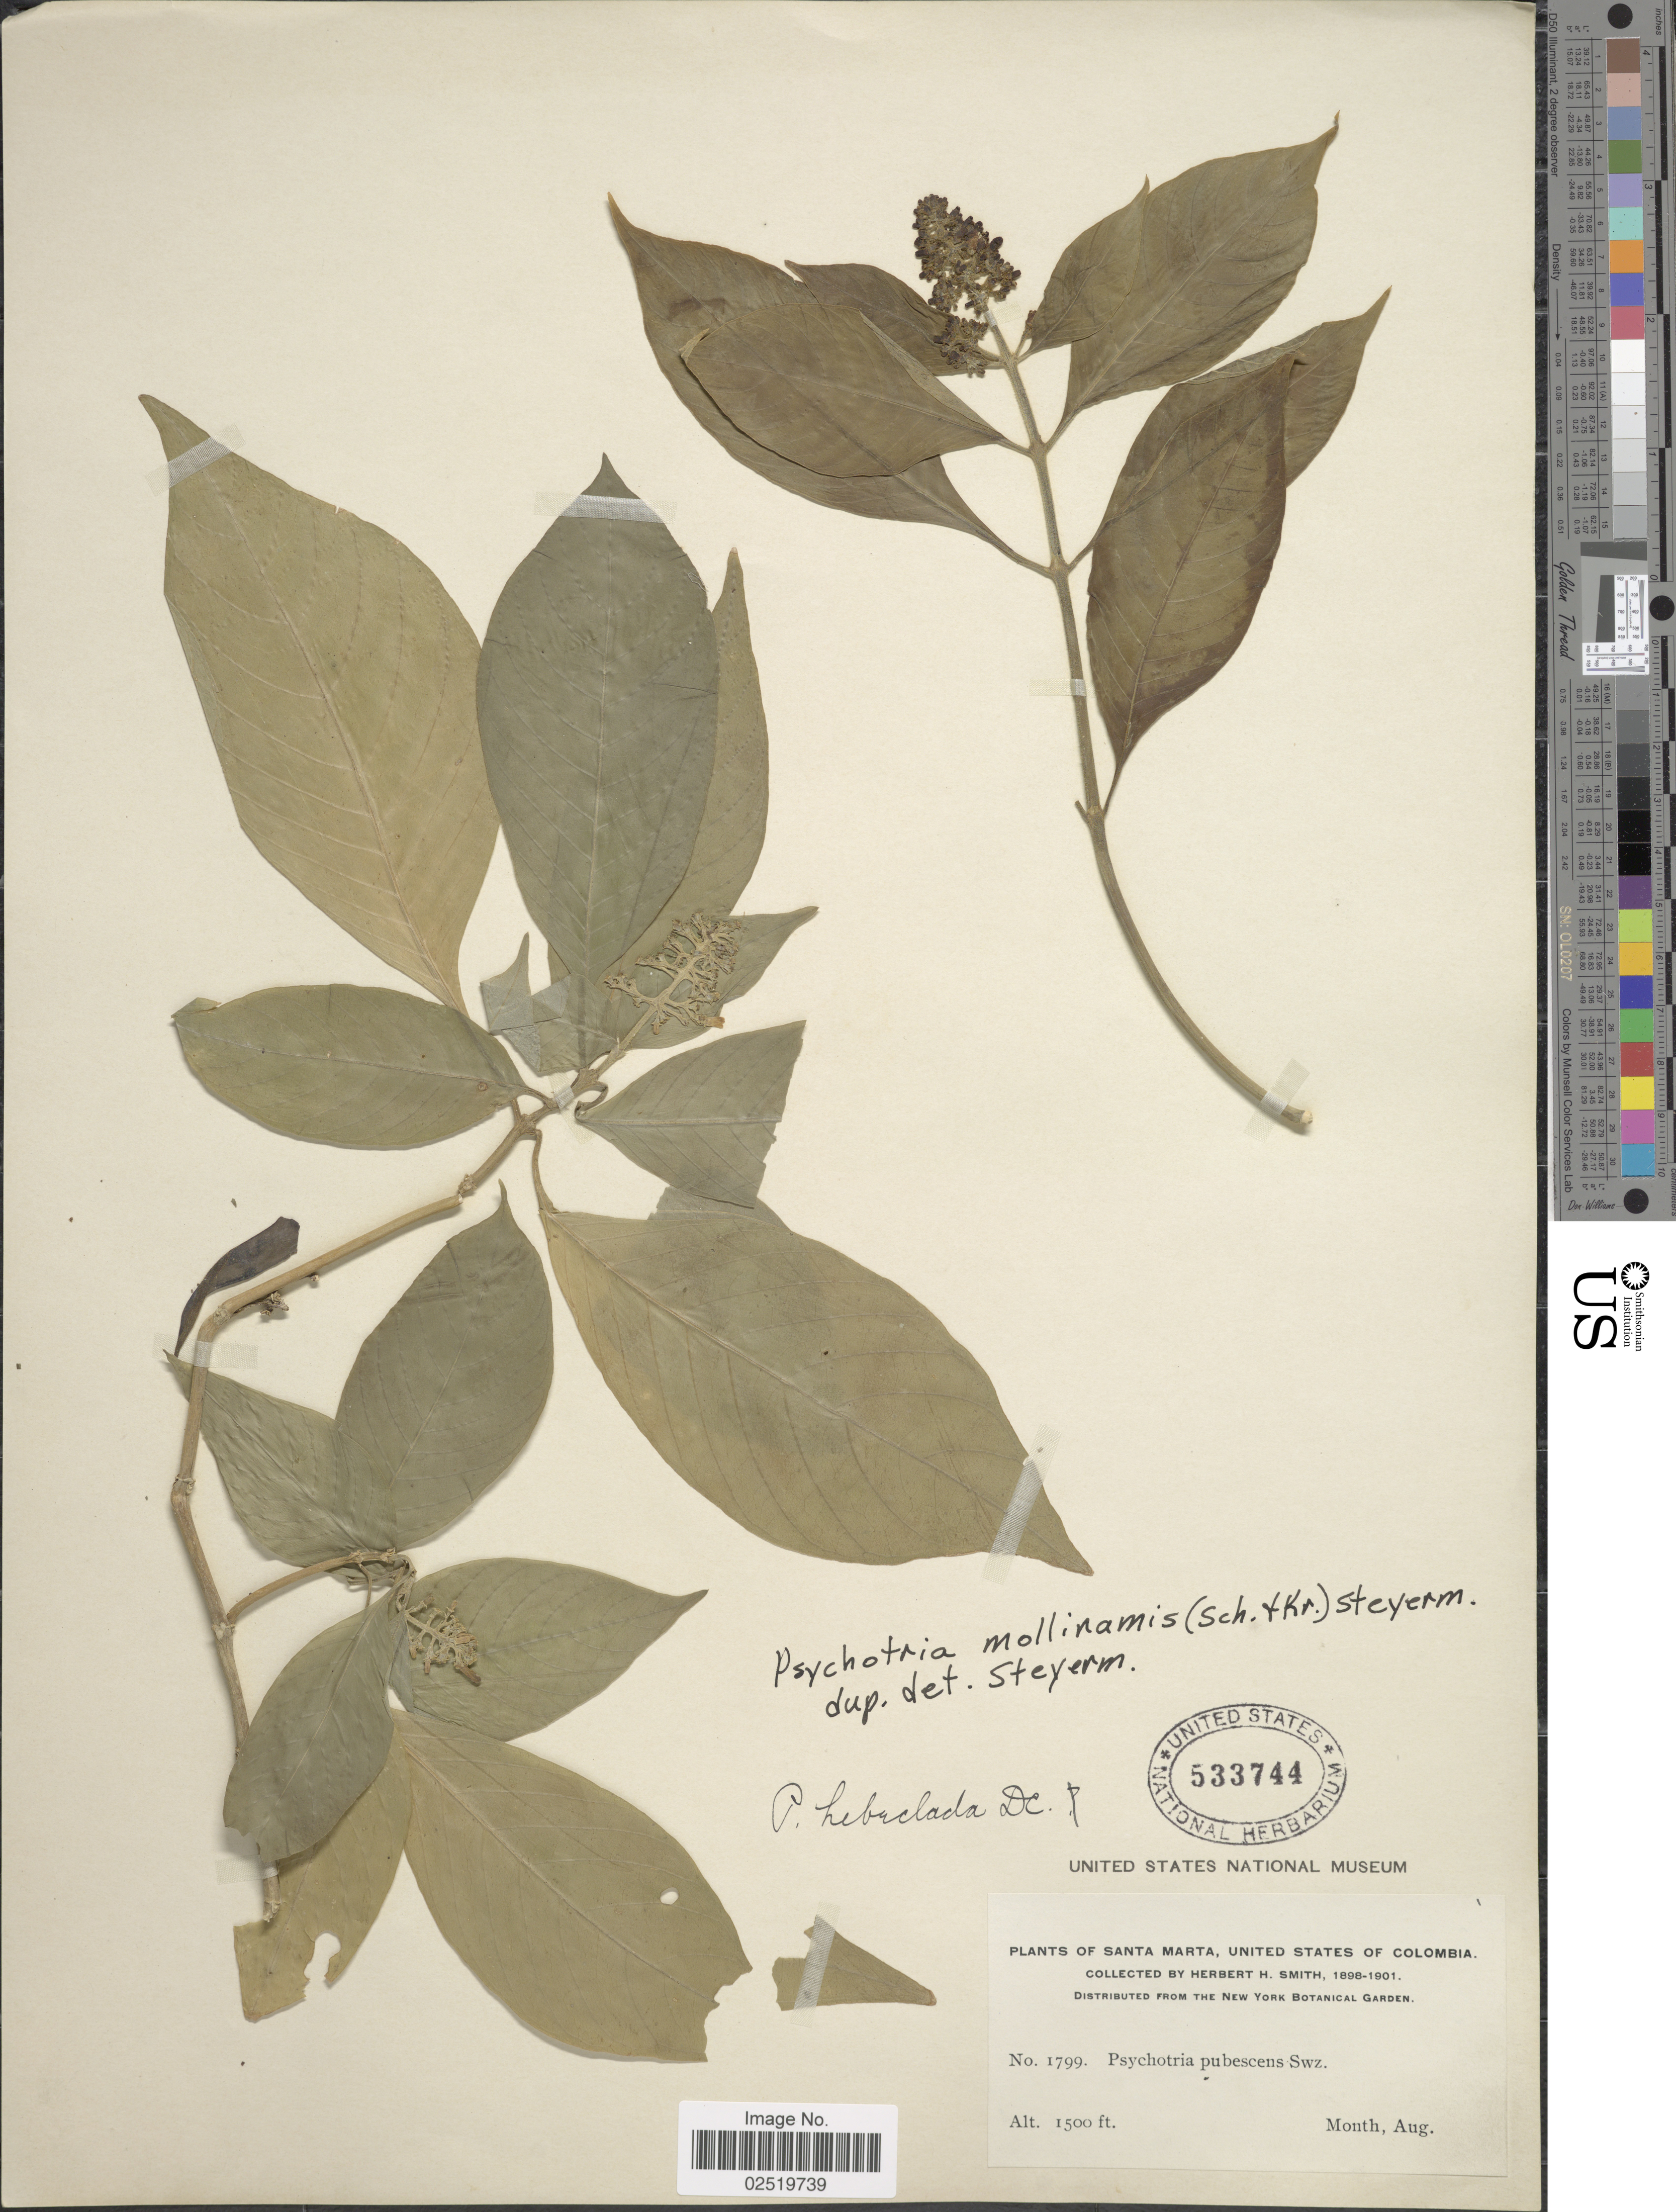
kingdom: Plantae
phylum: Tracheophyta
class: Magnoliopsida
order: Gentianales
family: Rubiaceae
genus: Psychotria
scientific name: Psychotria molliramis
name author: (K. Schum. & K. Krause) Steyerm.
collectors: Herbert H. Smith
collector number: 1799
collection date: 1898-08/1901-08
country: Colombia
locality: Santa Marta, United States of Colombia.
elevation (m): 457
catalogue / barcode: US 533744